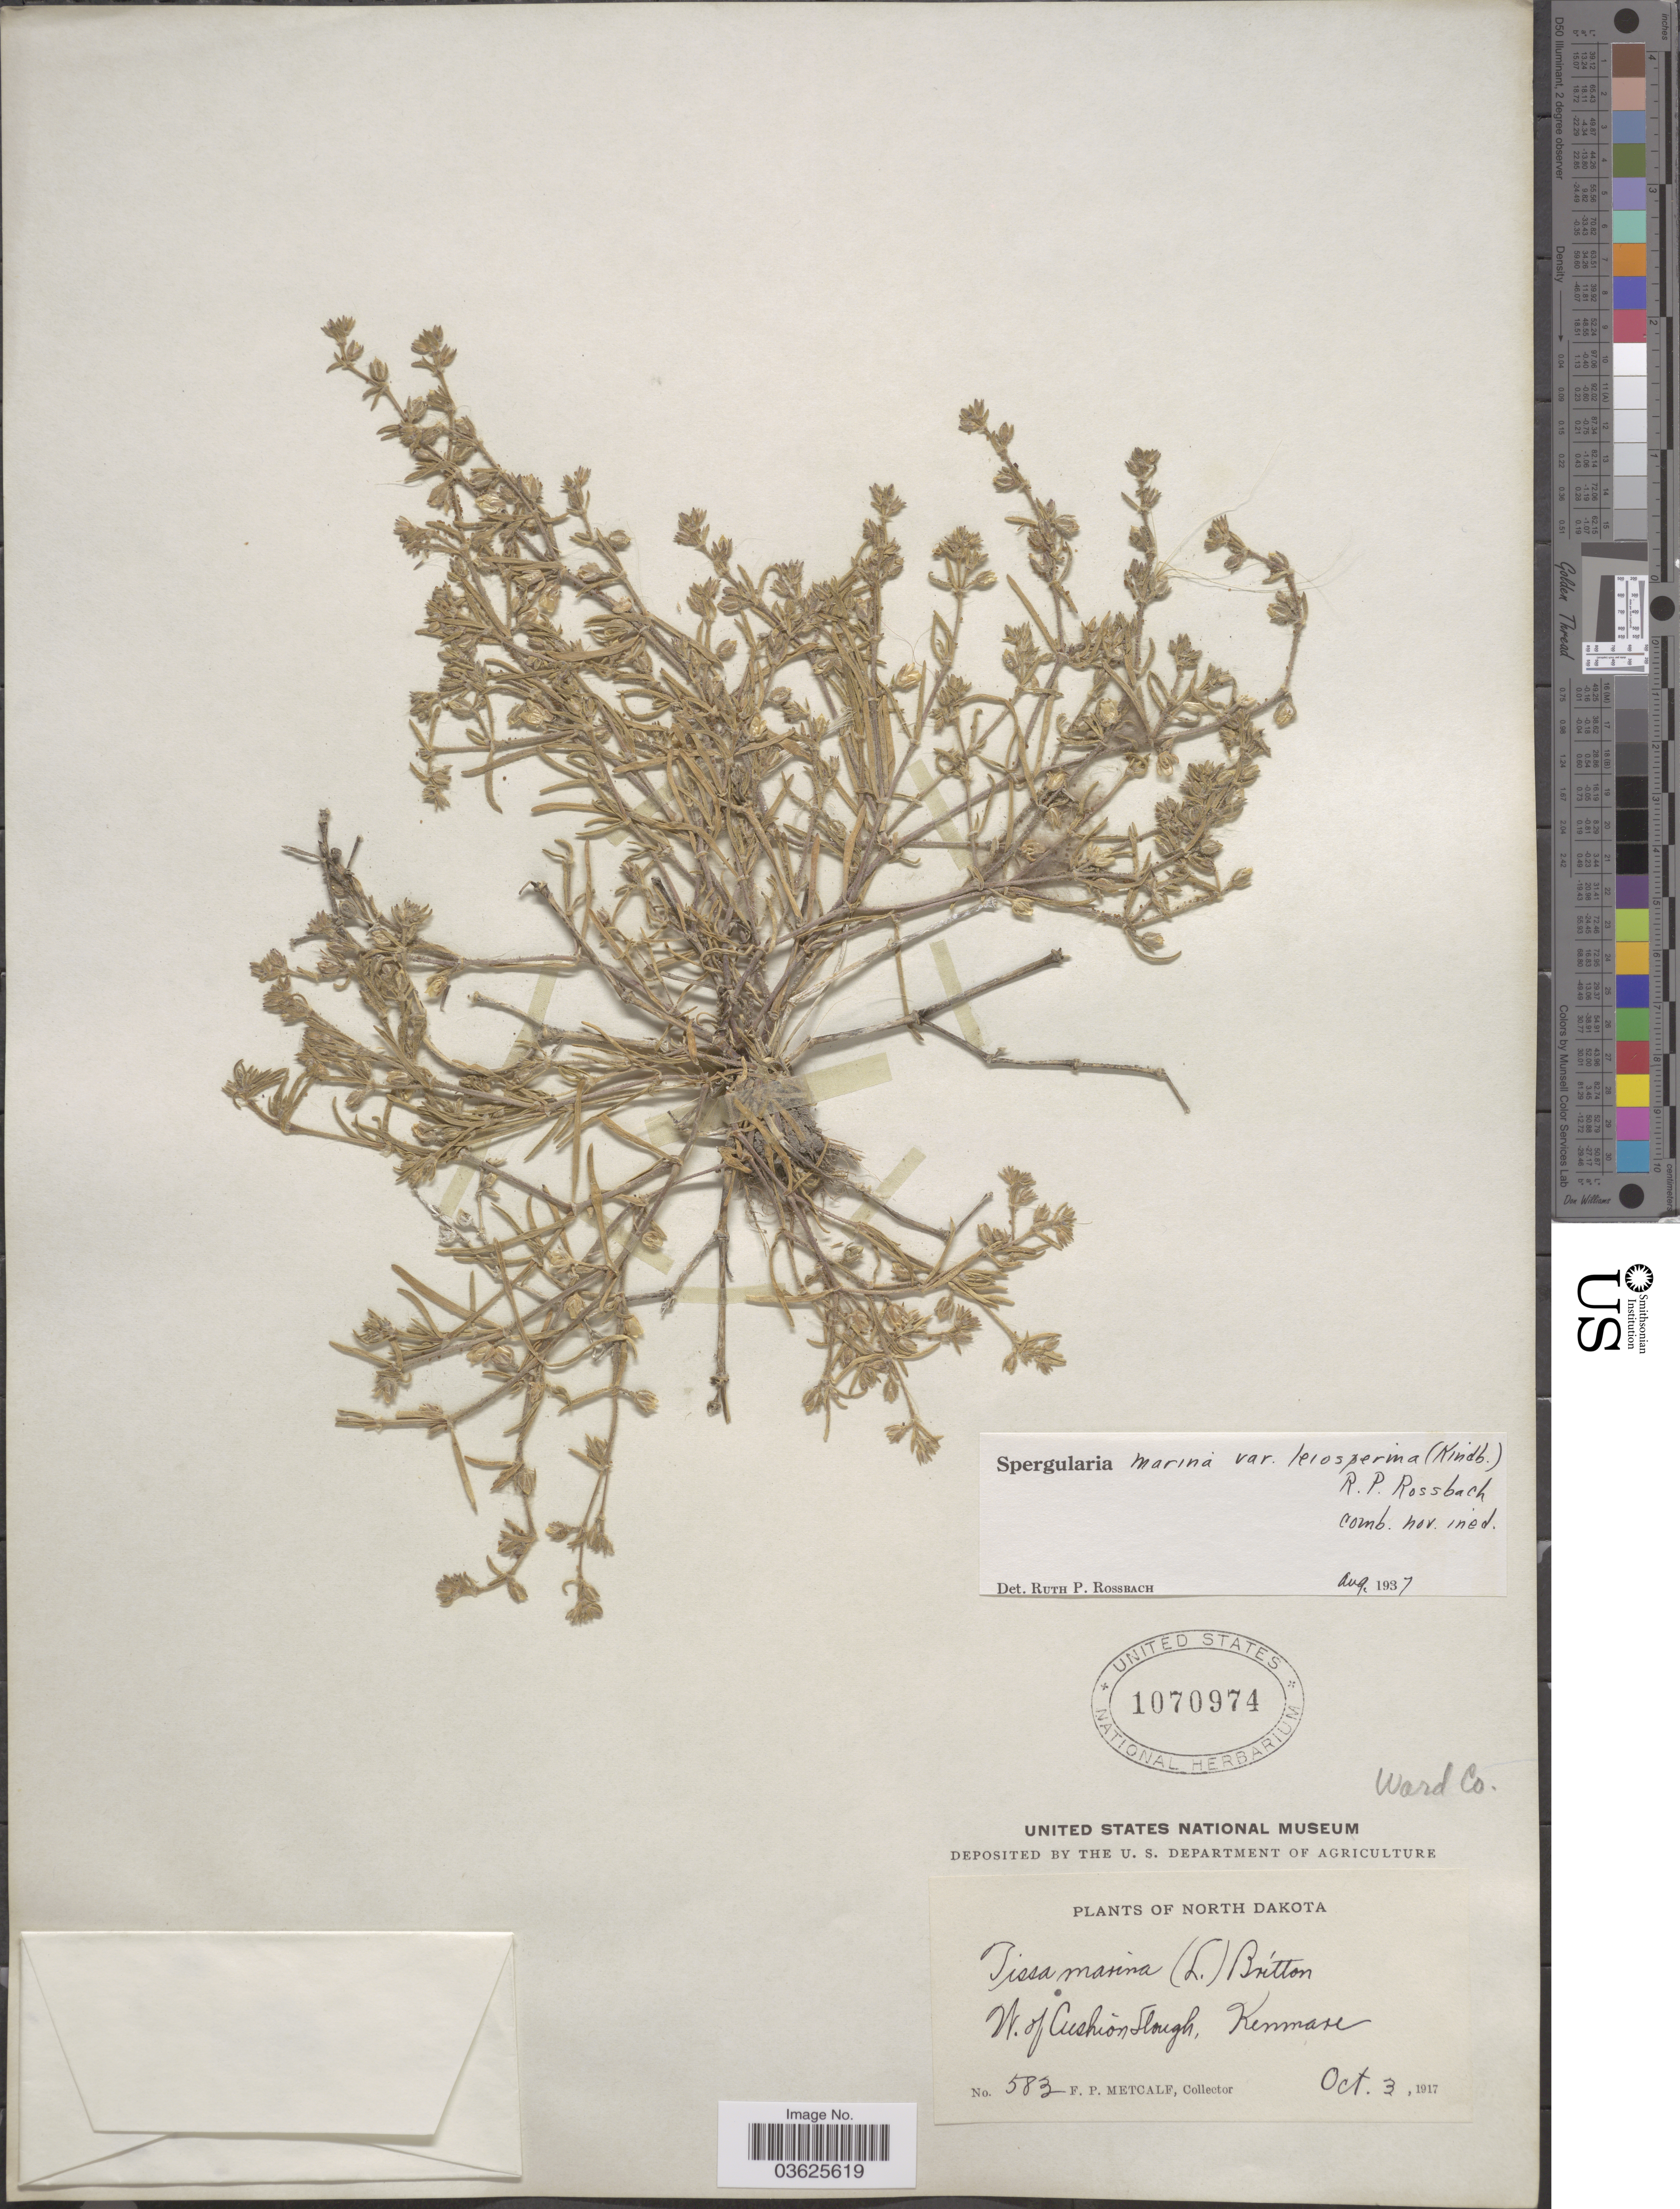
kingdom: Plantae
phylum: Tracheophyta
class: Magnoliopsida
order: Caryophyllales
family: Caryophyllaceae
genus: Spergularia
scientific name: Spergularia marina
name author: (L.) Griseb.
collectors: F. Metcalf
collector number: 583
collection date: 1917-10-03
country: United States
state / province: North Dakota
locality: Ward Co. W. of Cushion Slough, Kenmare.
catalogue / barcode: US 1070974